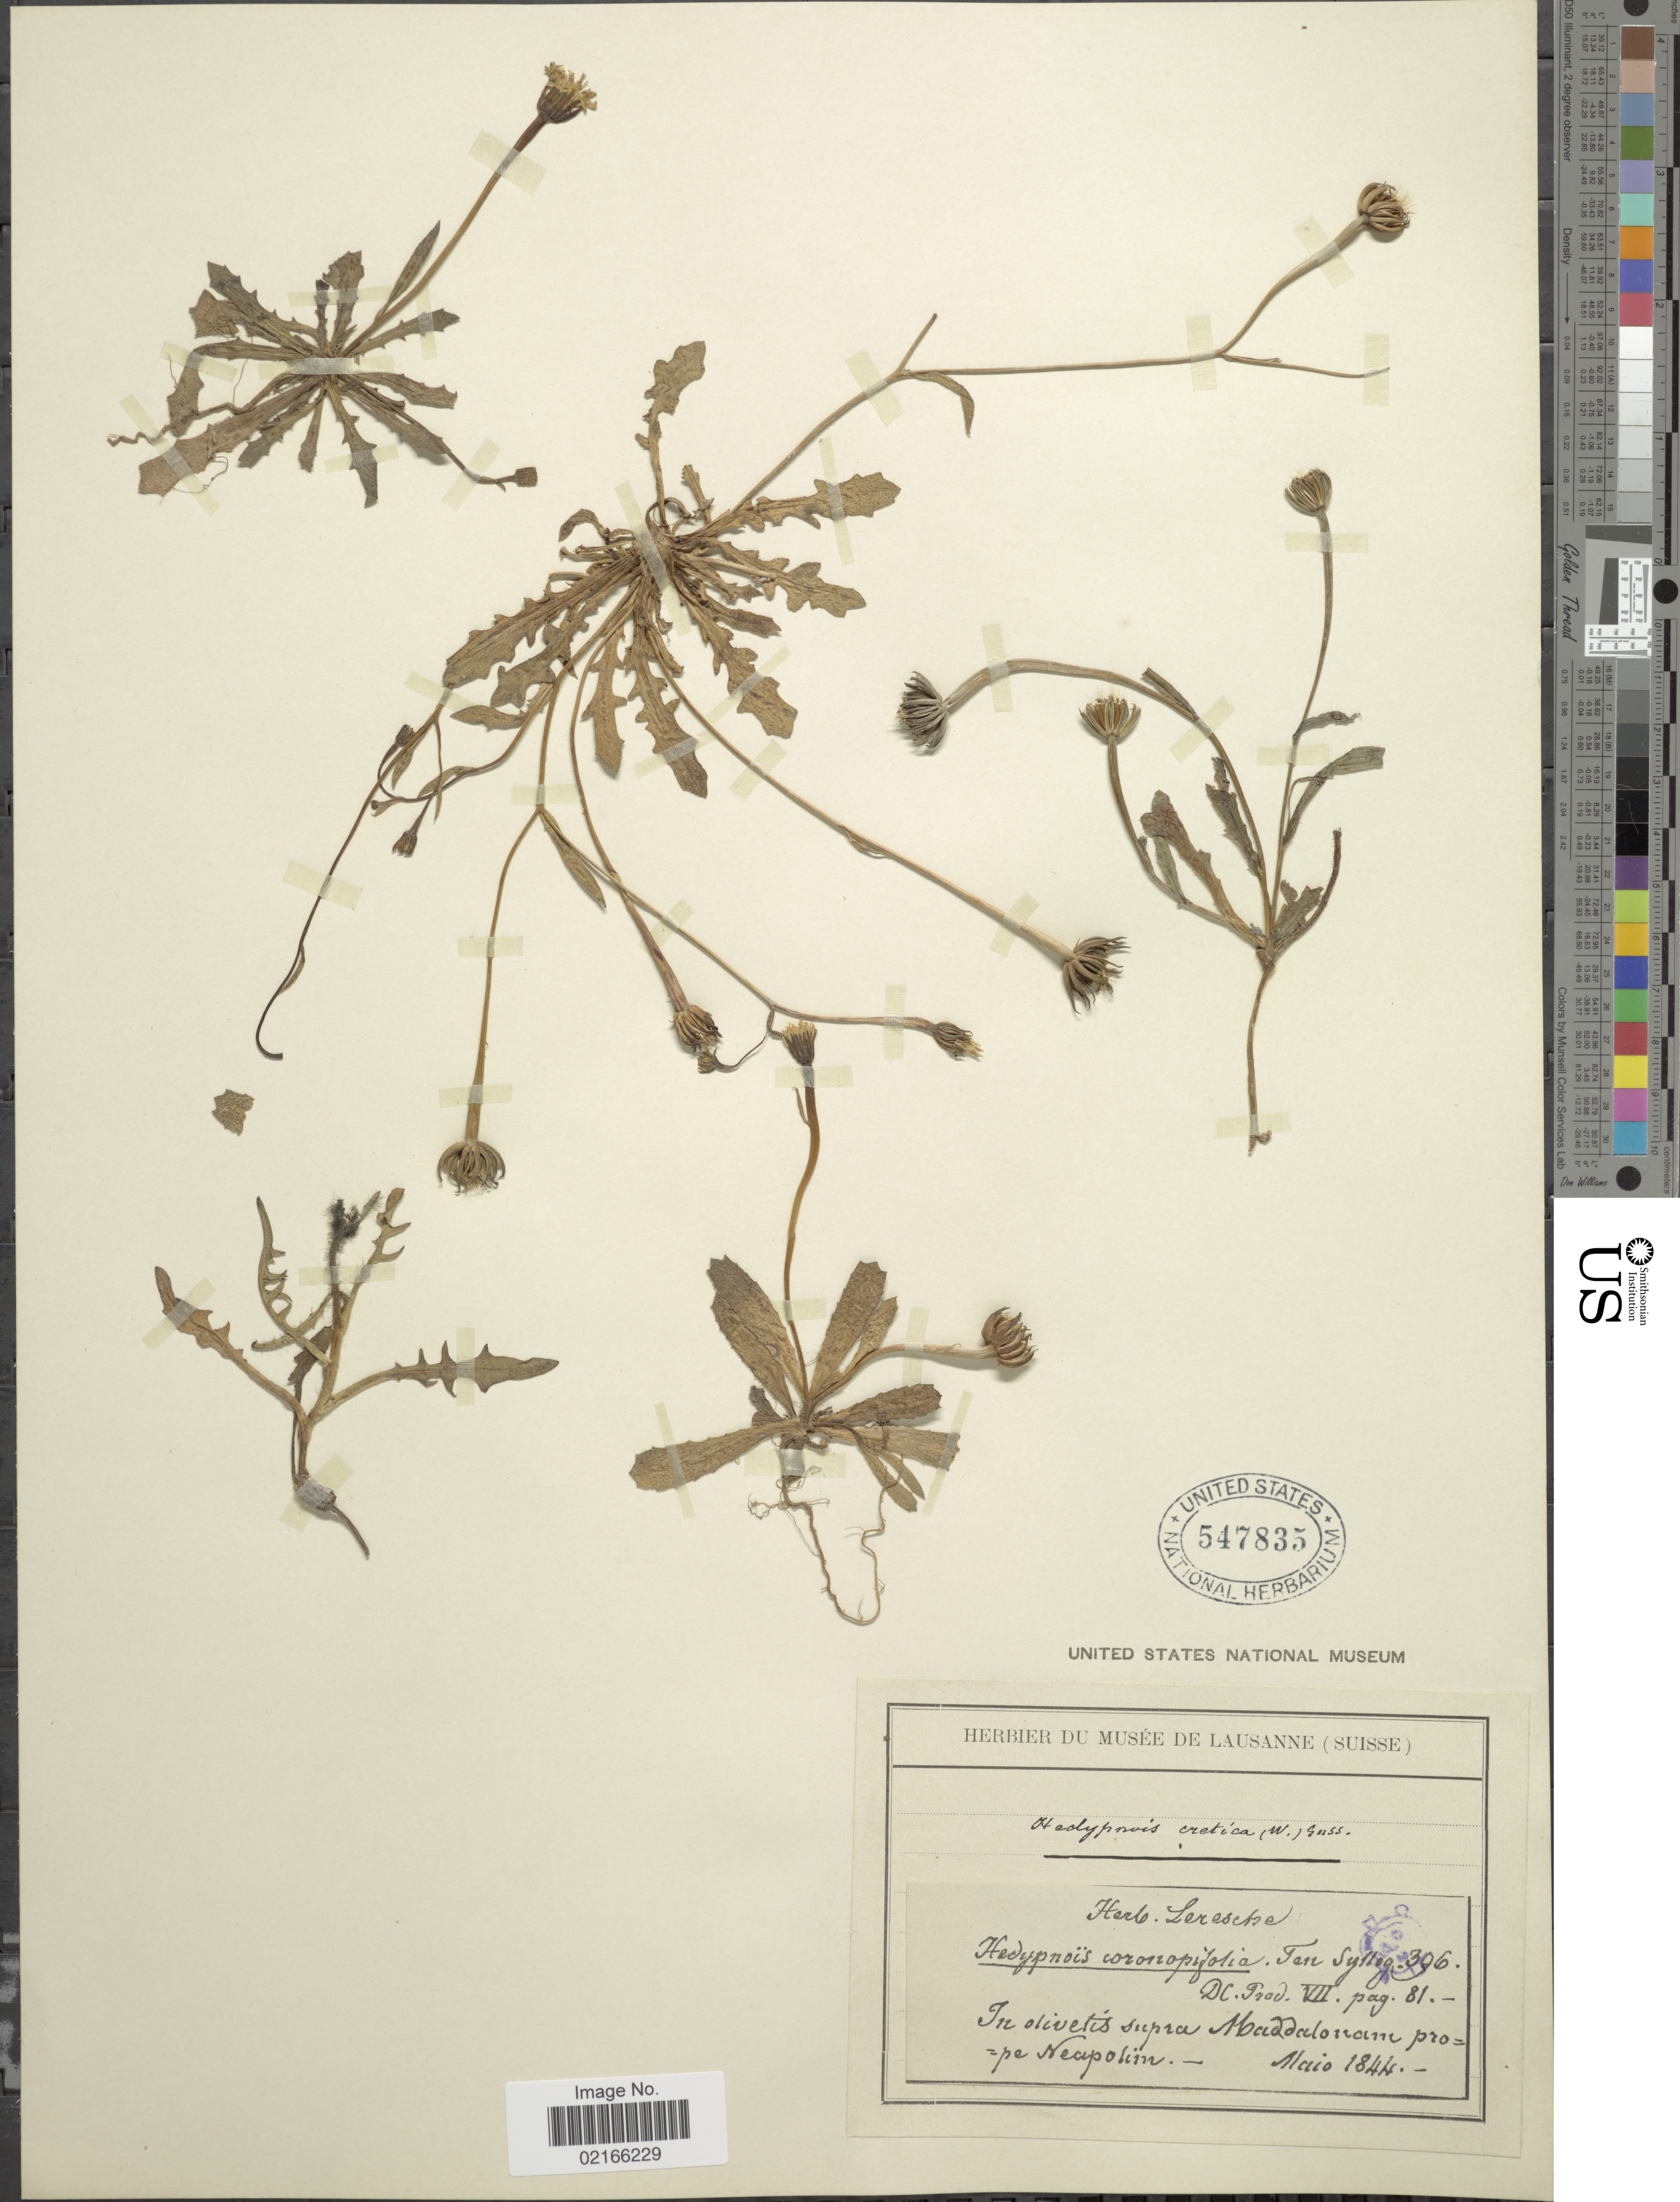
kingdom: Plantae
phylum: Tracheophyta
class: Magnoliopsida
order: Asterales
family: Asteraceae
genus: Hedypnois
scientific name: Hedypnois rhagadioloides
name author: (L.) F.W. Schmidt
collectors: ex herb. Leresche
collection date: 1844-05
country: Italy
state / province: Campania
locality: In olivetis [interpreted] supra Maddalonam prope Neapolim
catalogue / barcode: US 547835